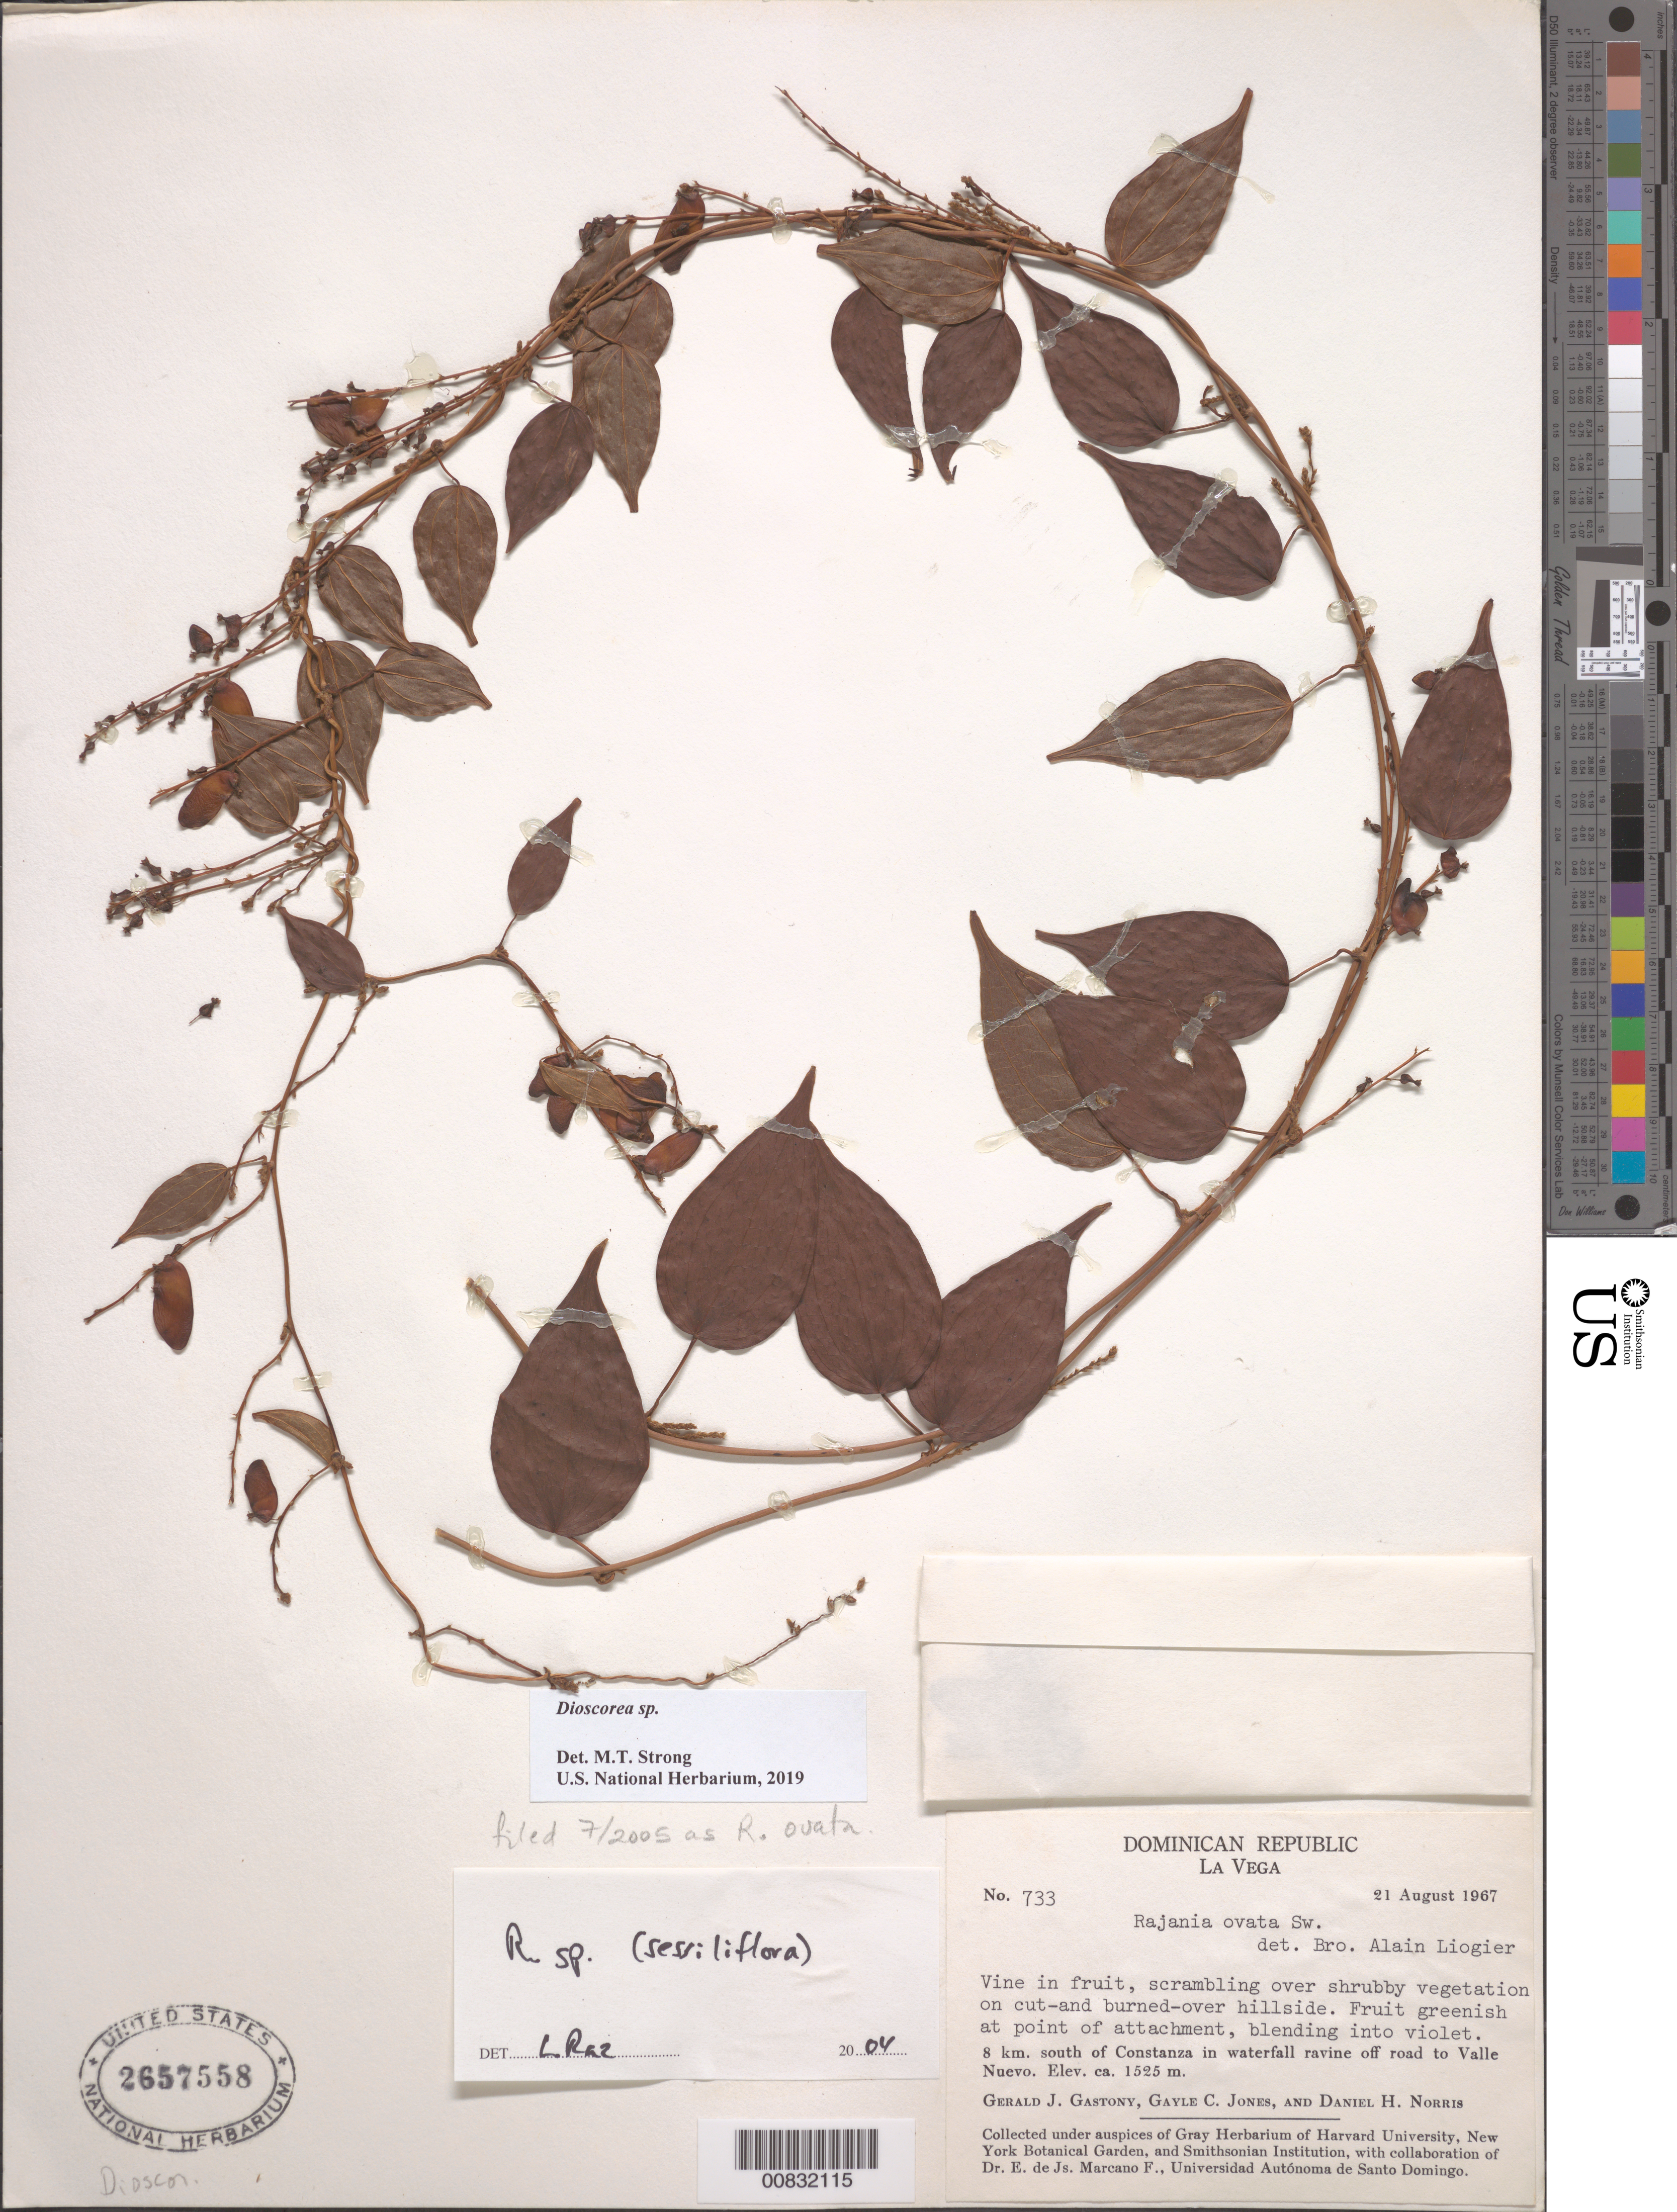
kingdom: Plantae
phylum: Tracheophyta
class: Liliopsida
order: Dioscoreales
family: Dioscoreaceae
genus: Dioscorea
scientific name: Dioscorea sp.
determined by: Strong, M. T., (US), Smithsonian Institution - National Museum of Natural History (UNITED STATES)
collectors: G. Gastony, G. C. Jones & D. H. Norris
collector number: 733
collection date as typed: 21 Aug 1967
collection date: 1967-08-21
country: Dominican Republic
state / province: La Vega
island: Hispaniola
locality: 8 km. south of Constanza in waterfall ravine off road to Valle Nuevo.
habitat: In waterfall ravine. Scrambling over shrubby vegetation on a cut-and burned-over hillside.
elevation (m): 1525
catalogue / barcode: US 2657558